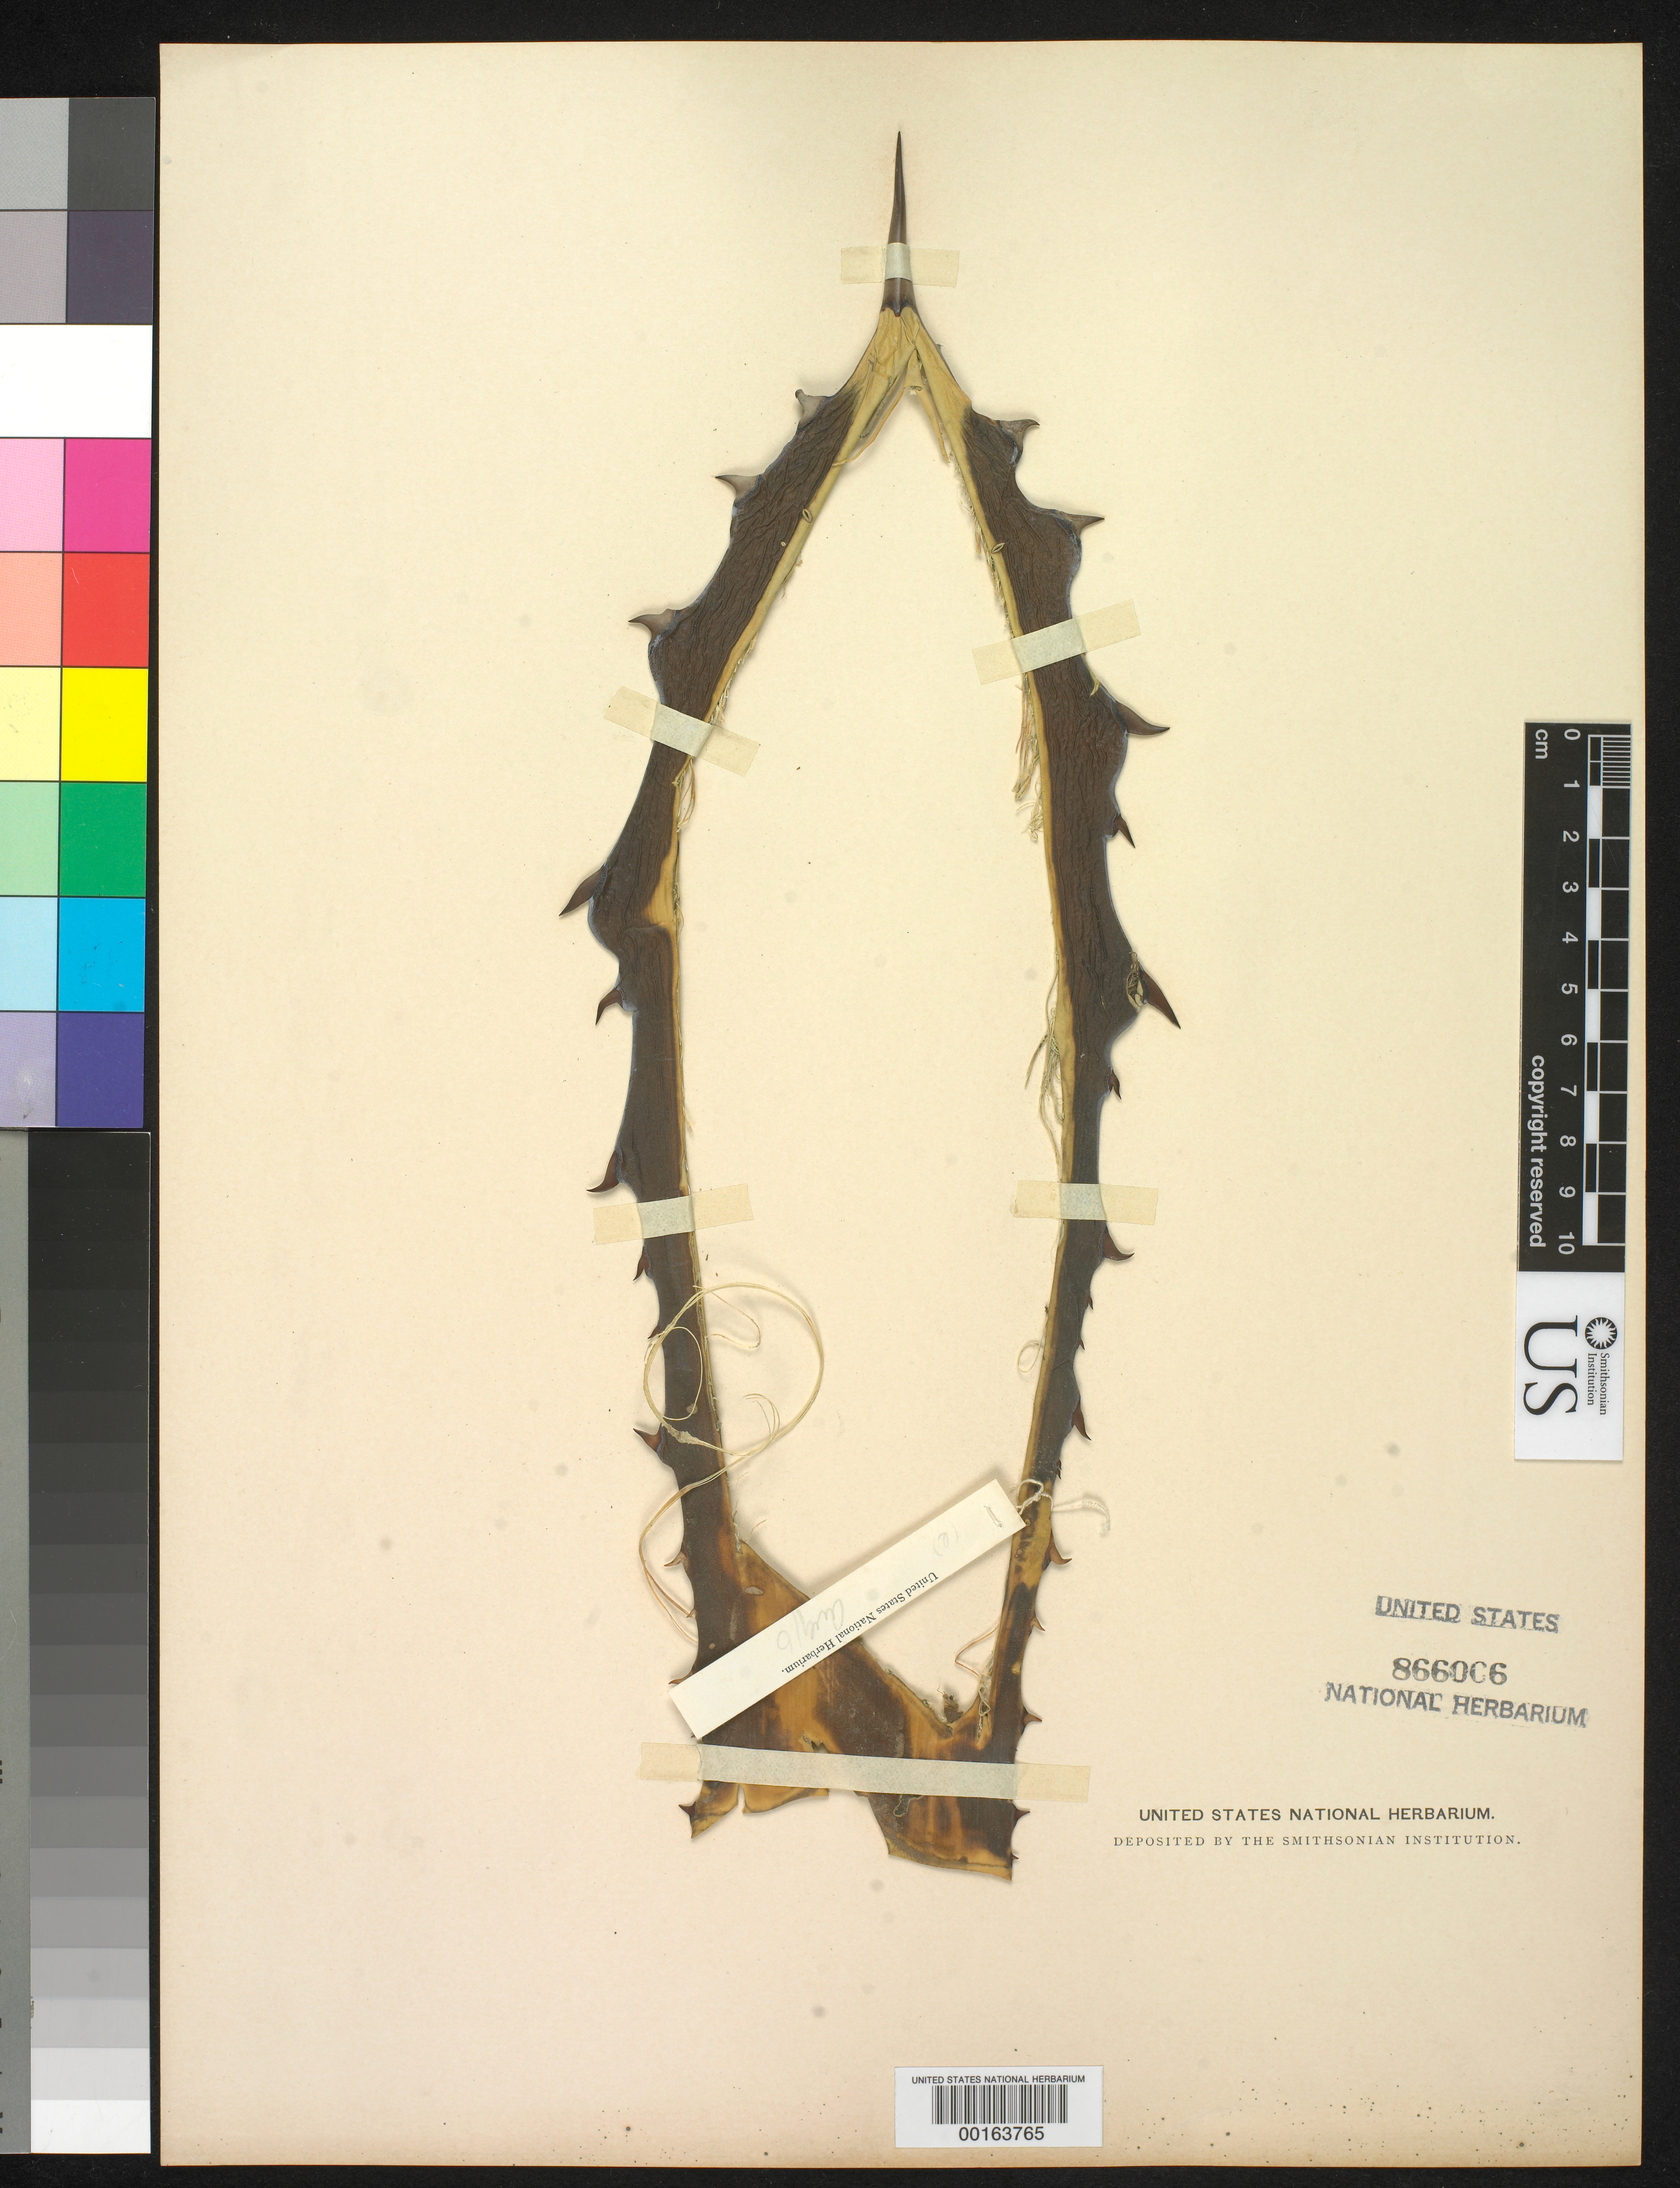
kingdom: Plantae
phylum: Tracheophyta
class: Liliopsida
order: Asparagales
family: Asparagaceae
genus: Agave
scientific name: Agave sp.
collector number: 3777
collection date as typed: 16 Aug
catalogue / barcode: US 866006